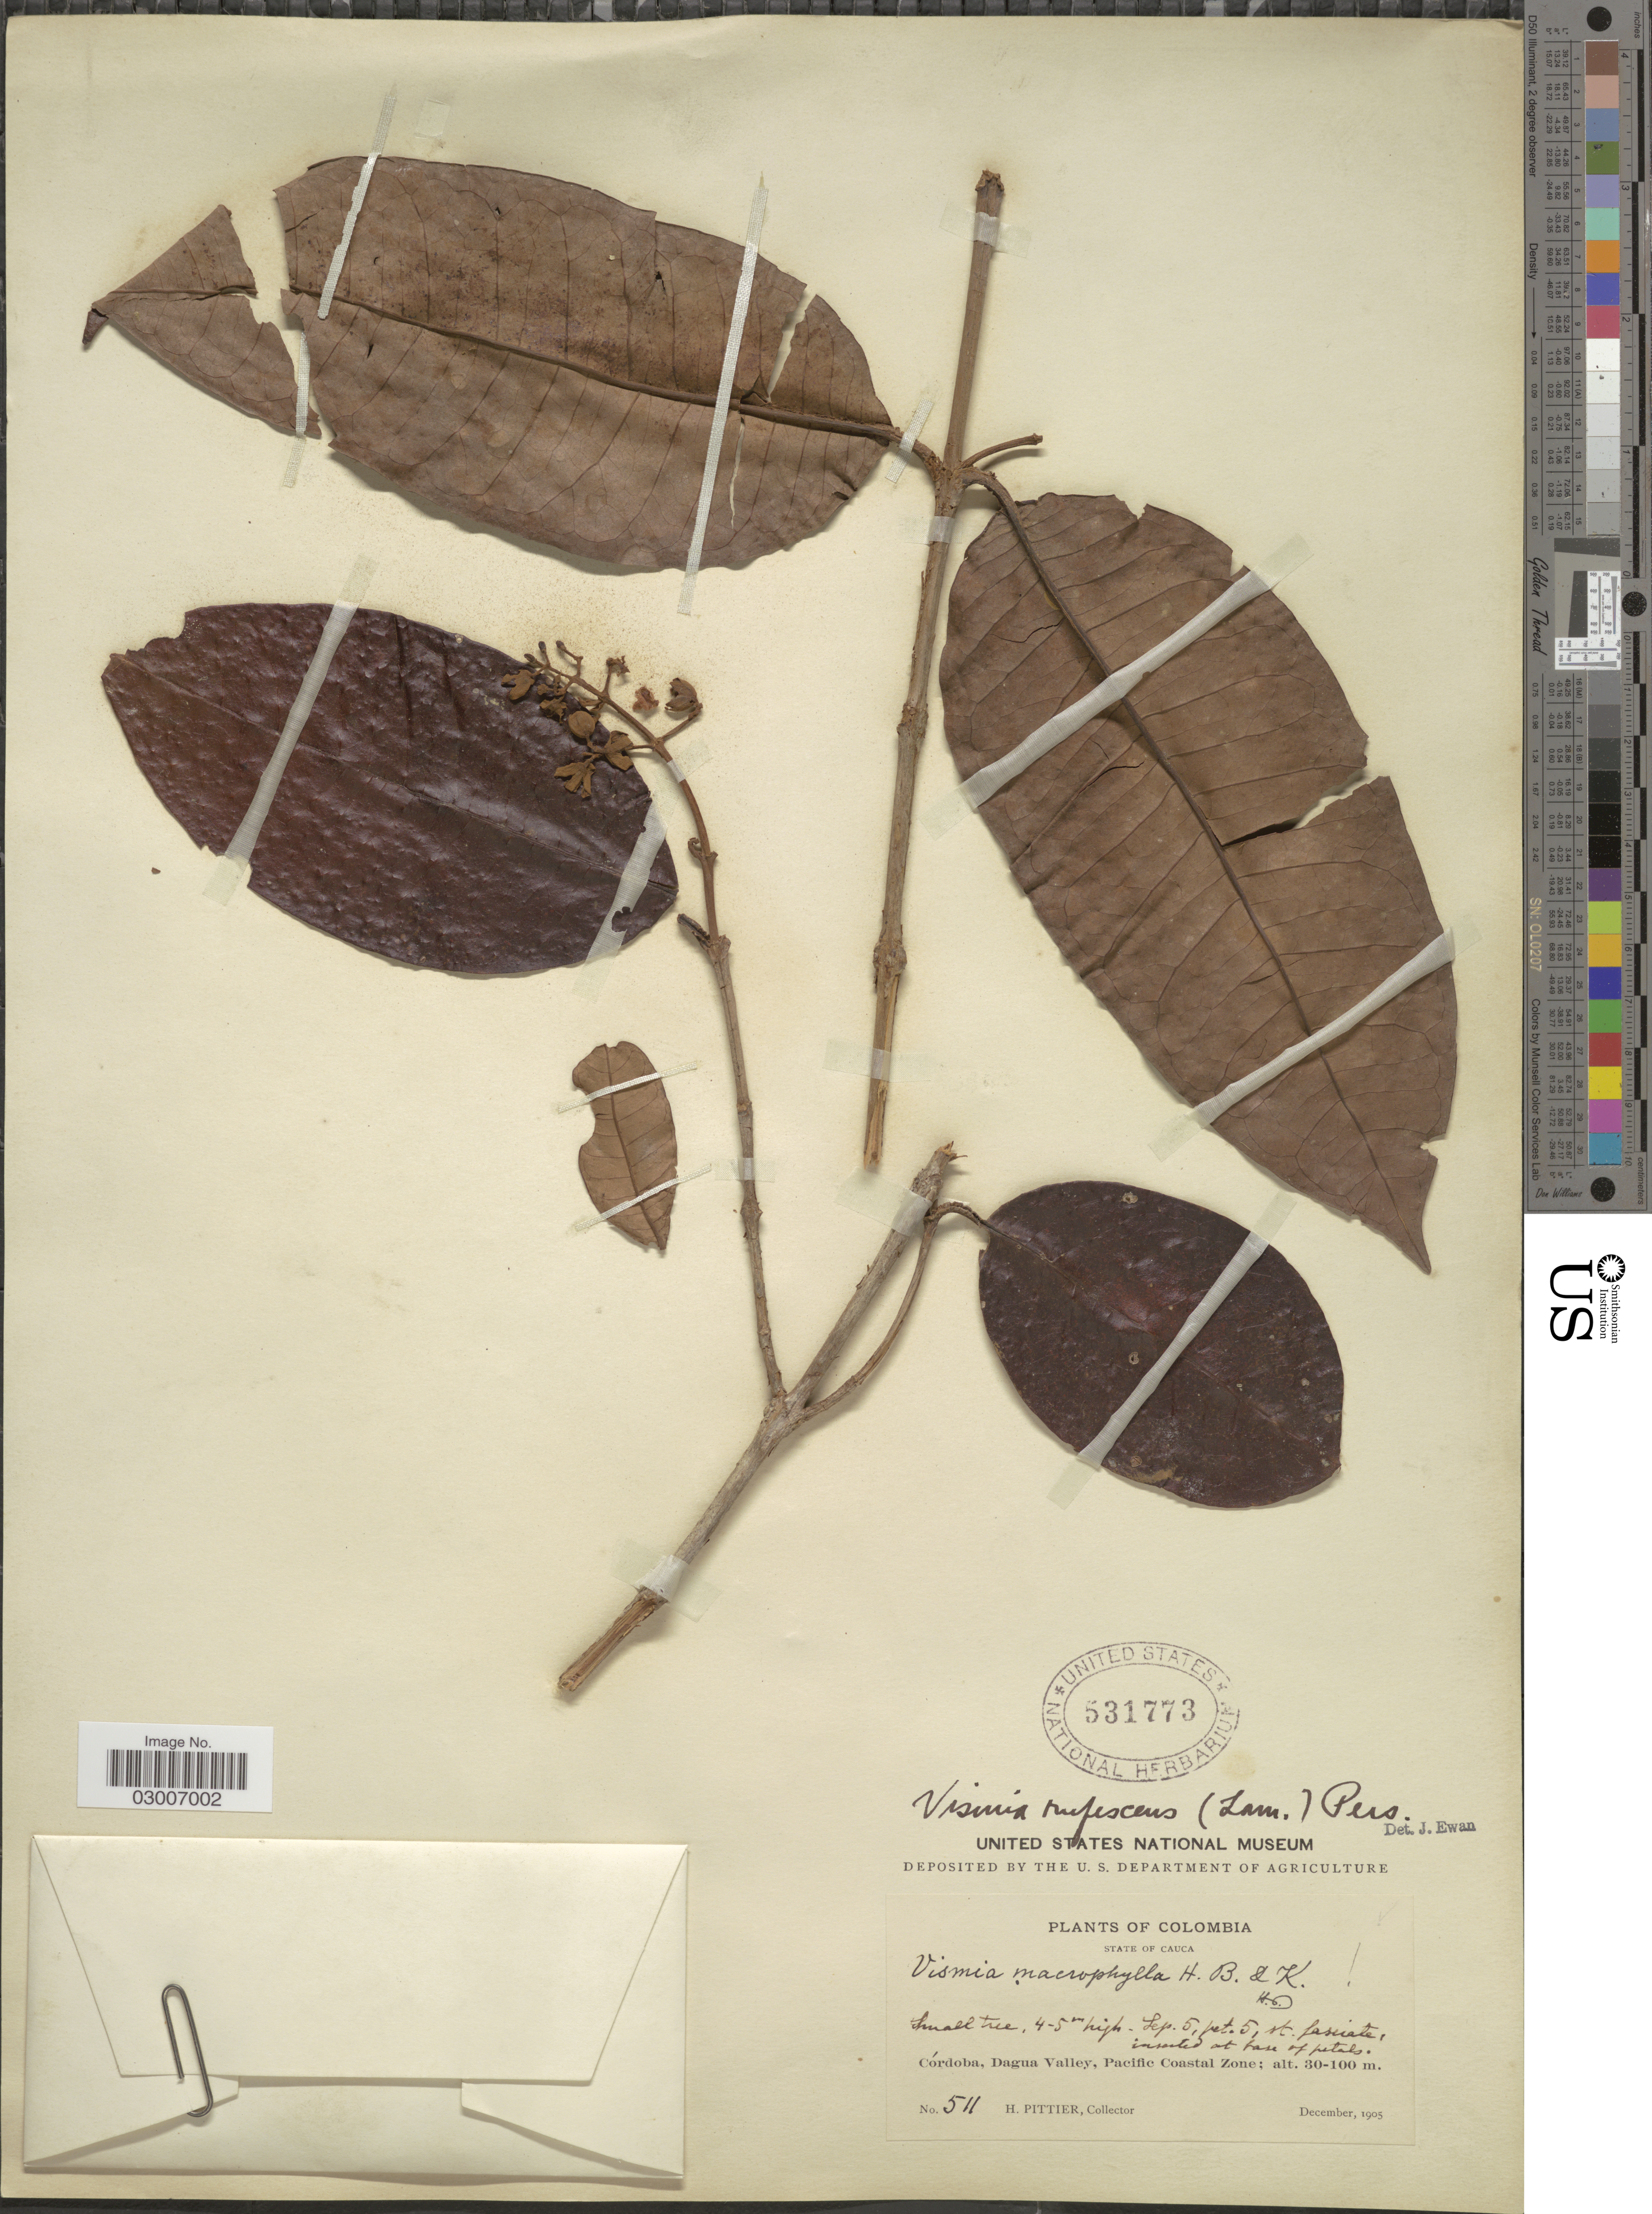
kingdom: Plantae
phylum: Tracheophyta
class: Magnoliopsida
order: Malpighiales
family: Hypericaceae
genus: Vismia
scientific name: Vismia rufescens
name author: (Lam.) Pers.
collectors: H. F. Pittier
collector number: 511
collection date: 1905-12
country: Colombia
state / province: Cauca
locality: State of Cauca. Córdoba, Dagua Valley, Pacific Coastal Zone.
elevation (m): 30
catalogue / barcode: US 531773